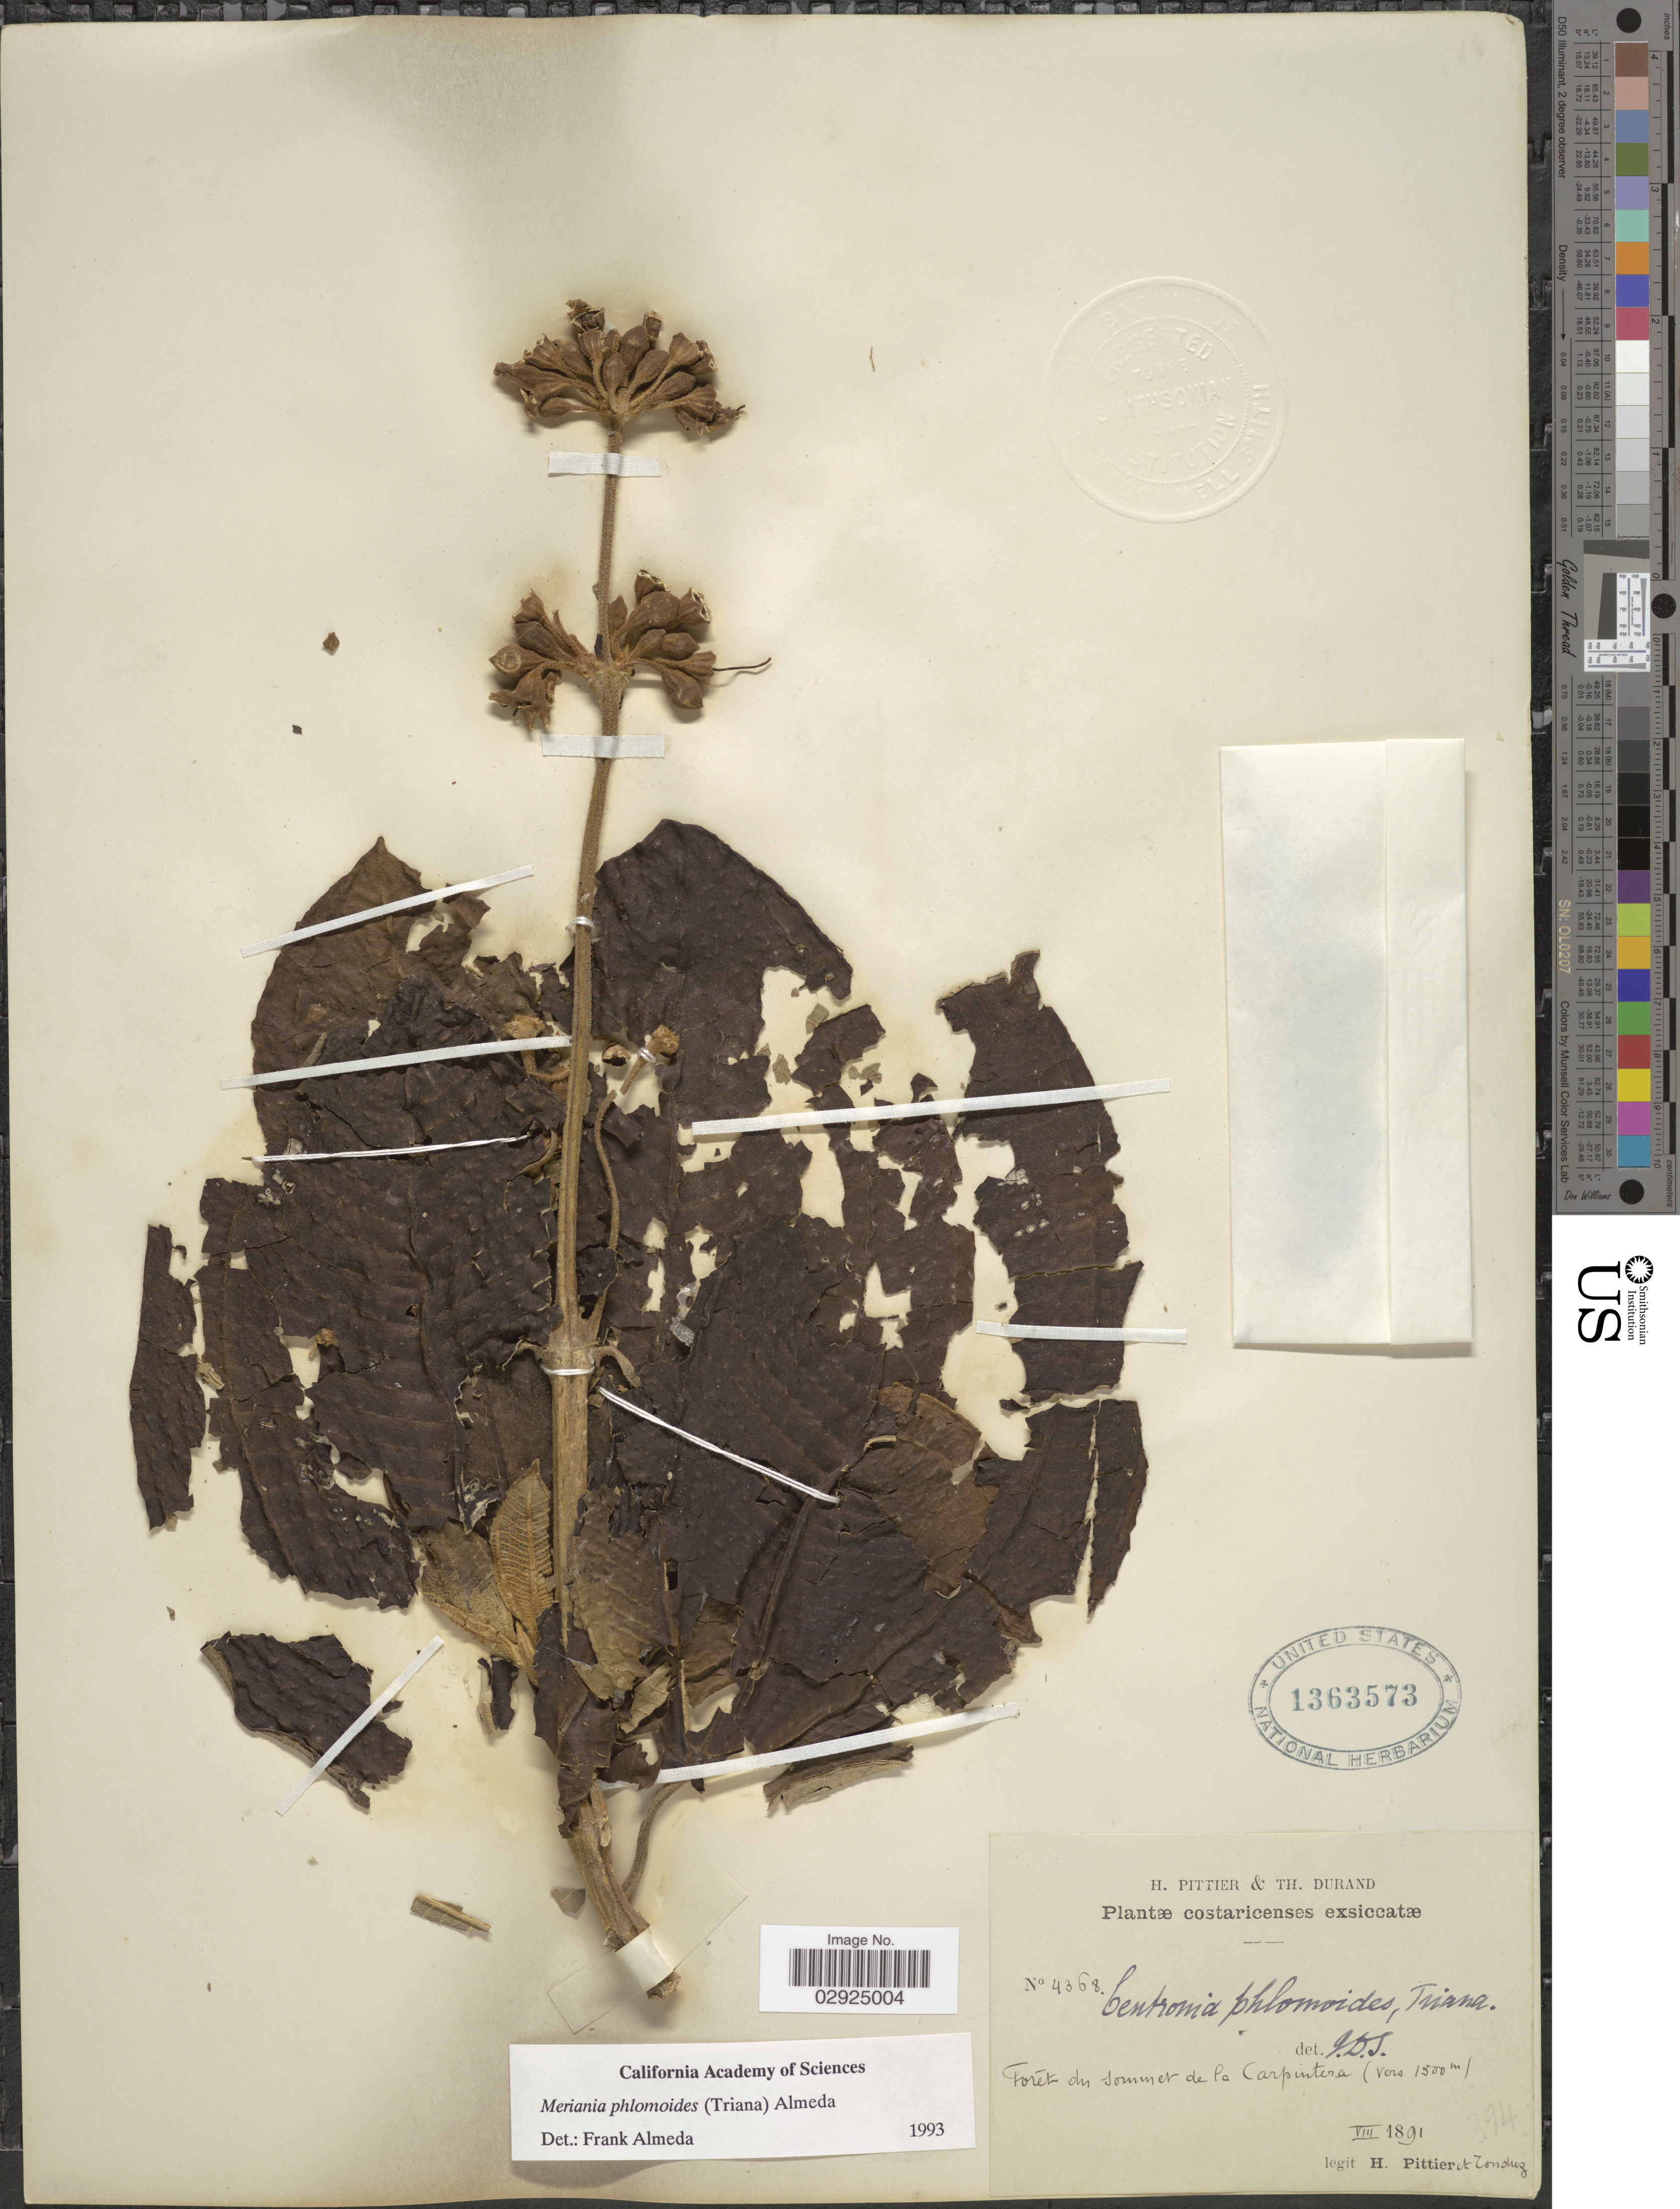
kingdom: Plantae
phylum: Tracheophyta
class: Magnoliopsida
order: Myrtales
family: Melastomataceae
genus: Meriania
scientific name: Meriania phlomoides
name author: (Triana) Almeda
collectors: H. F. Pittier & Tonduz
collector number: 4368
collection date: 1891-08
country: Costa Rica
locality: Forets du sommet de la Carpintera.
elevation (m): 1500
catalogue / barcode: US 1363573